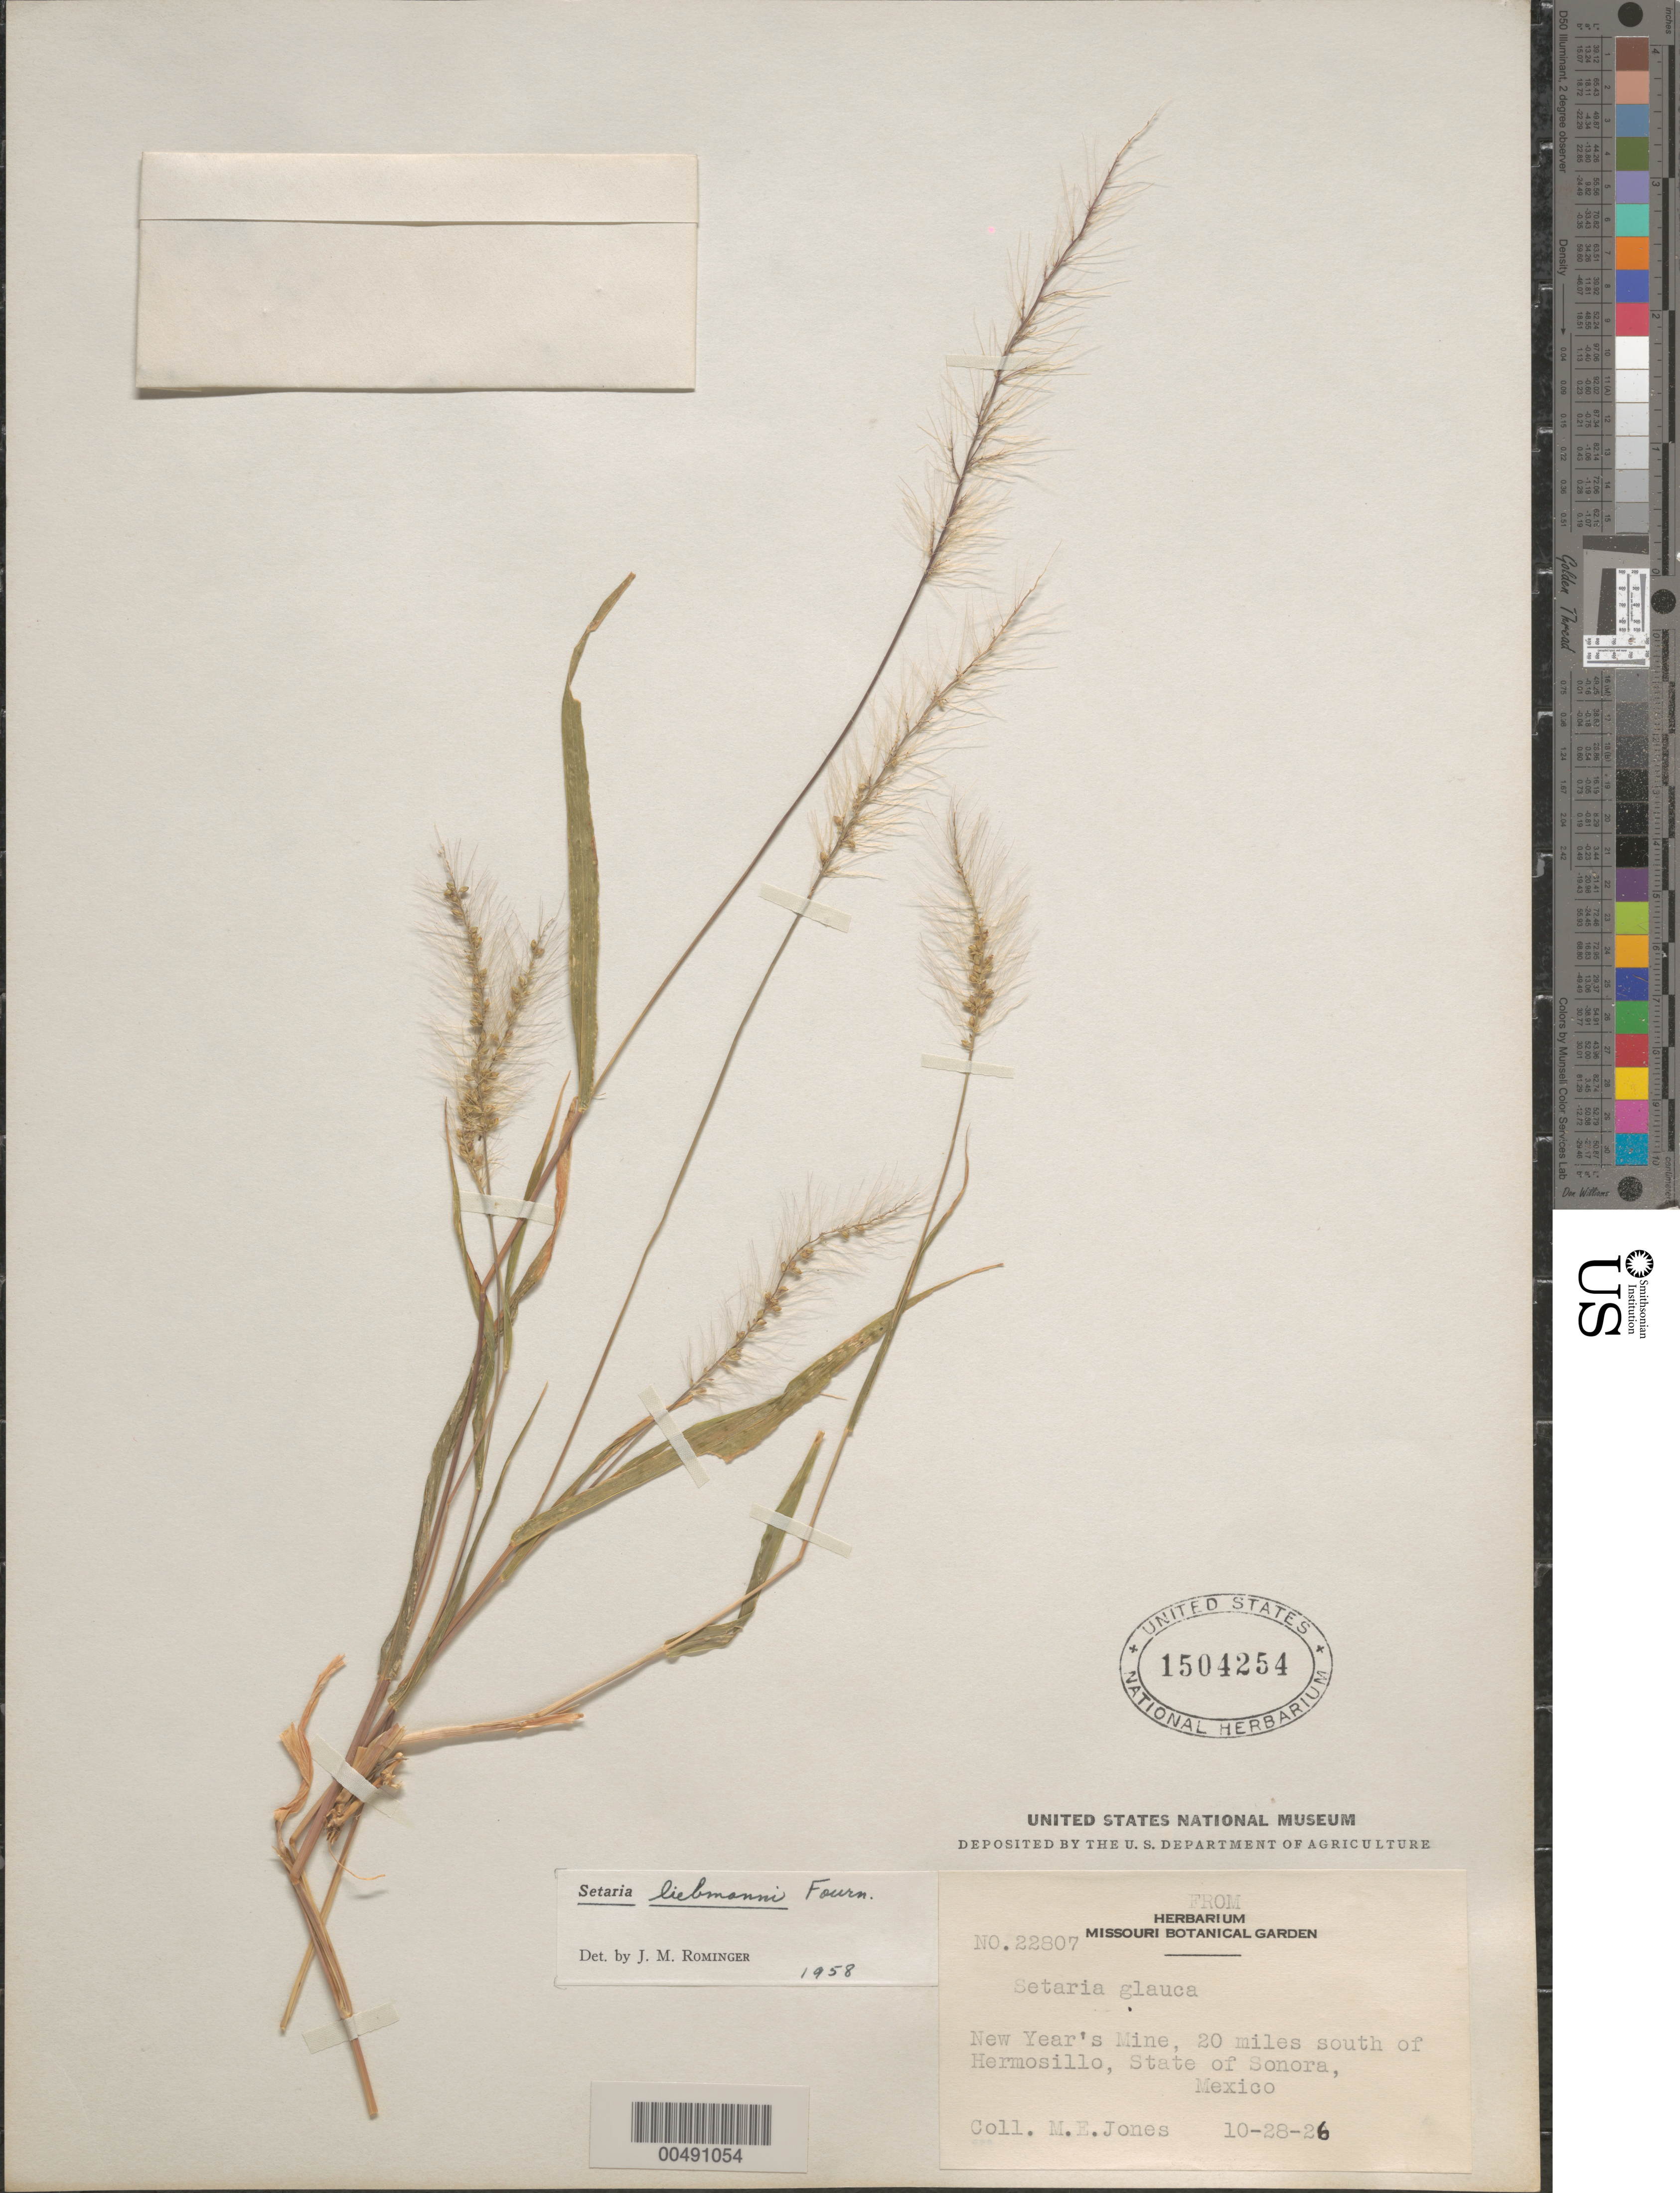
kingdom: Plantae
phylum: Tracheophyta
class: Liliopsida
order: Poales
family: Poaceae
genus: Setaria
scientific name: Setaria liebmannii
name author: E. Fourn.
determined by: Rominger, J. M.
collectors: M. E. Jones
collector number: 22807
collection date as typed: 28 Oct 1926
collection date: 1926-10-28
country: Mexico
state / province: Sonora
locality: New Year's Mine, 20 mi S of Hermosillo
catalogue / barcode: US 1504254